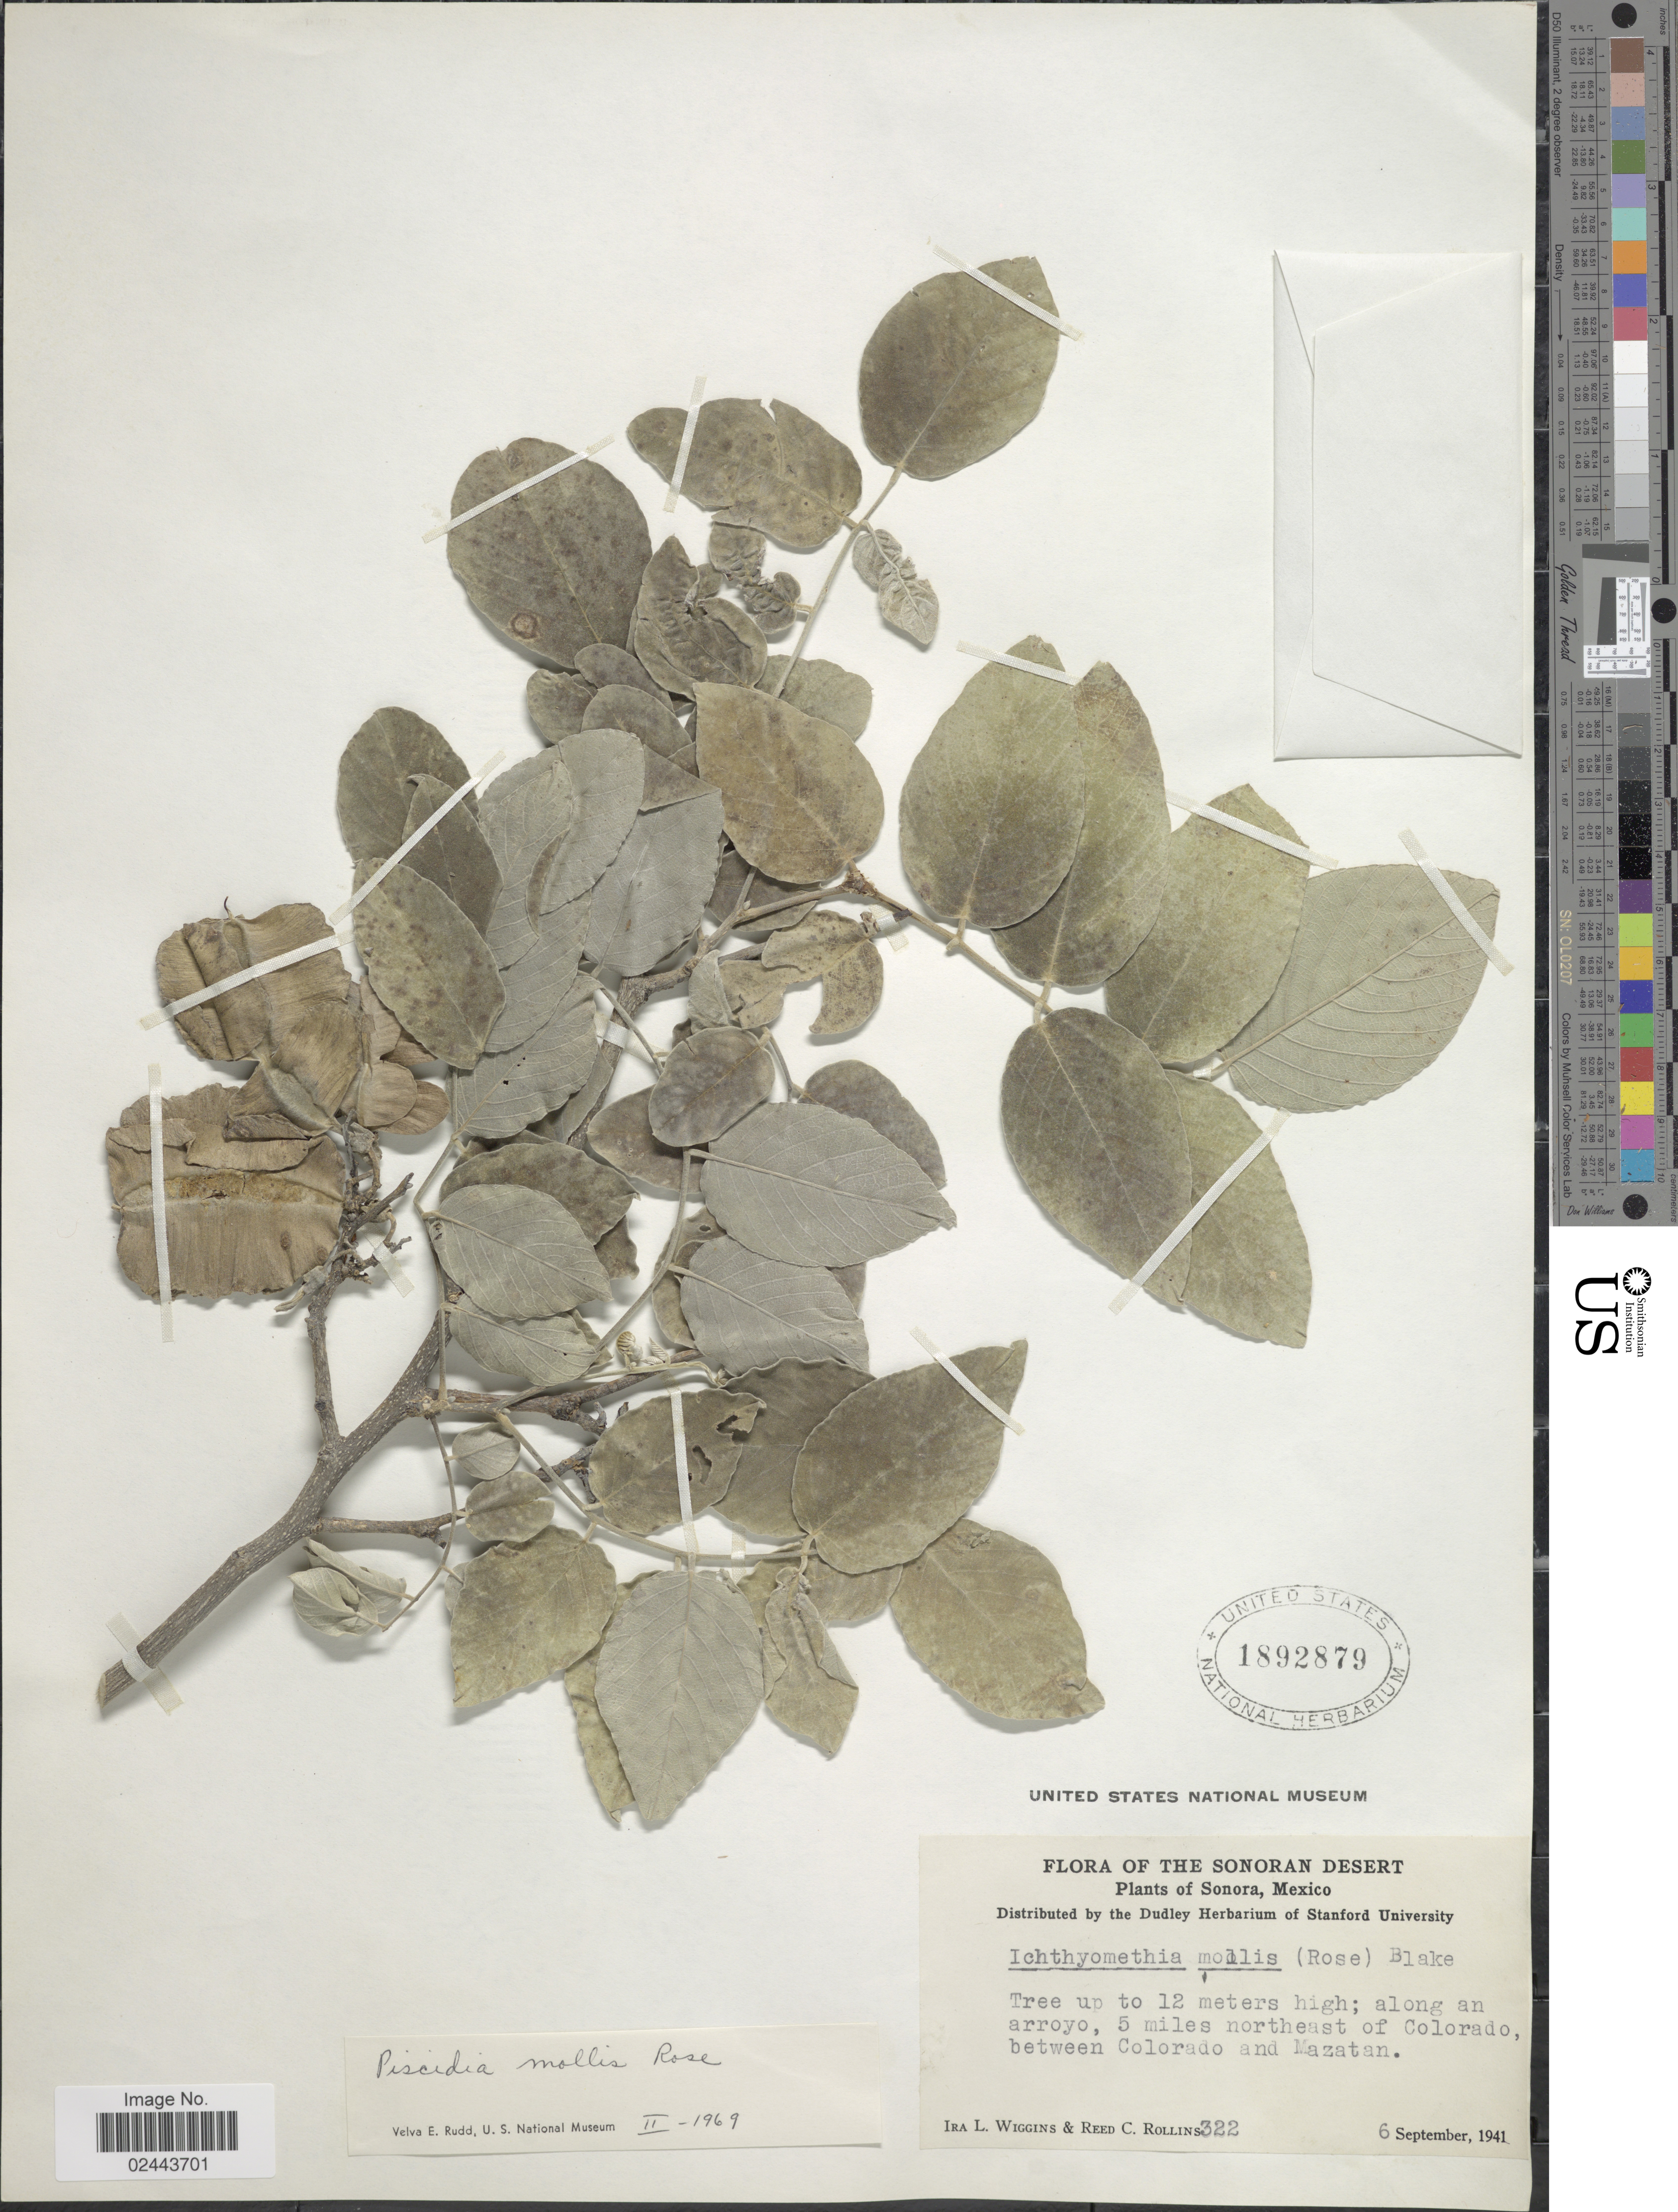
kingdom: Plantae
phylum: Tracheophyta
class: Magnoliopsida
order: Fabales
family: Fabaceae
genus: Piscidia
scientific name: Piscidia mollis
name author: Rose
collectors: I. L. Wiggins & R. C. Rollins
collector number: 322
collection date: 1941-09-06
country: Mexico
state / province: Sonora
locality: The Sonoran Desert, along an arroyo, 5 miles northeast of Coloraso, between Colorado and Mazatan.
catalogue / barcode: US 1892879